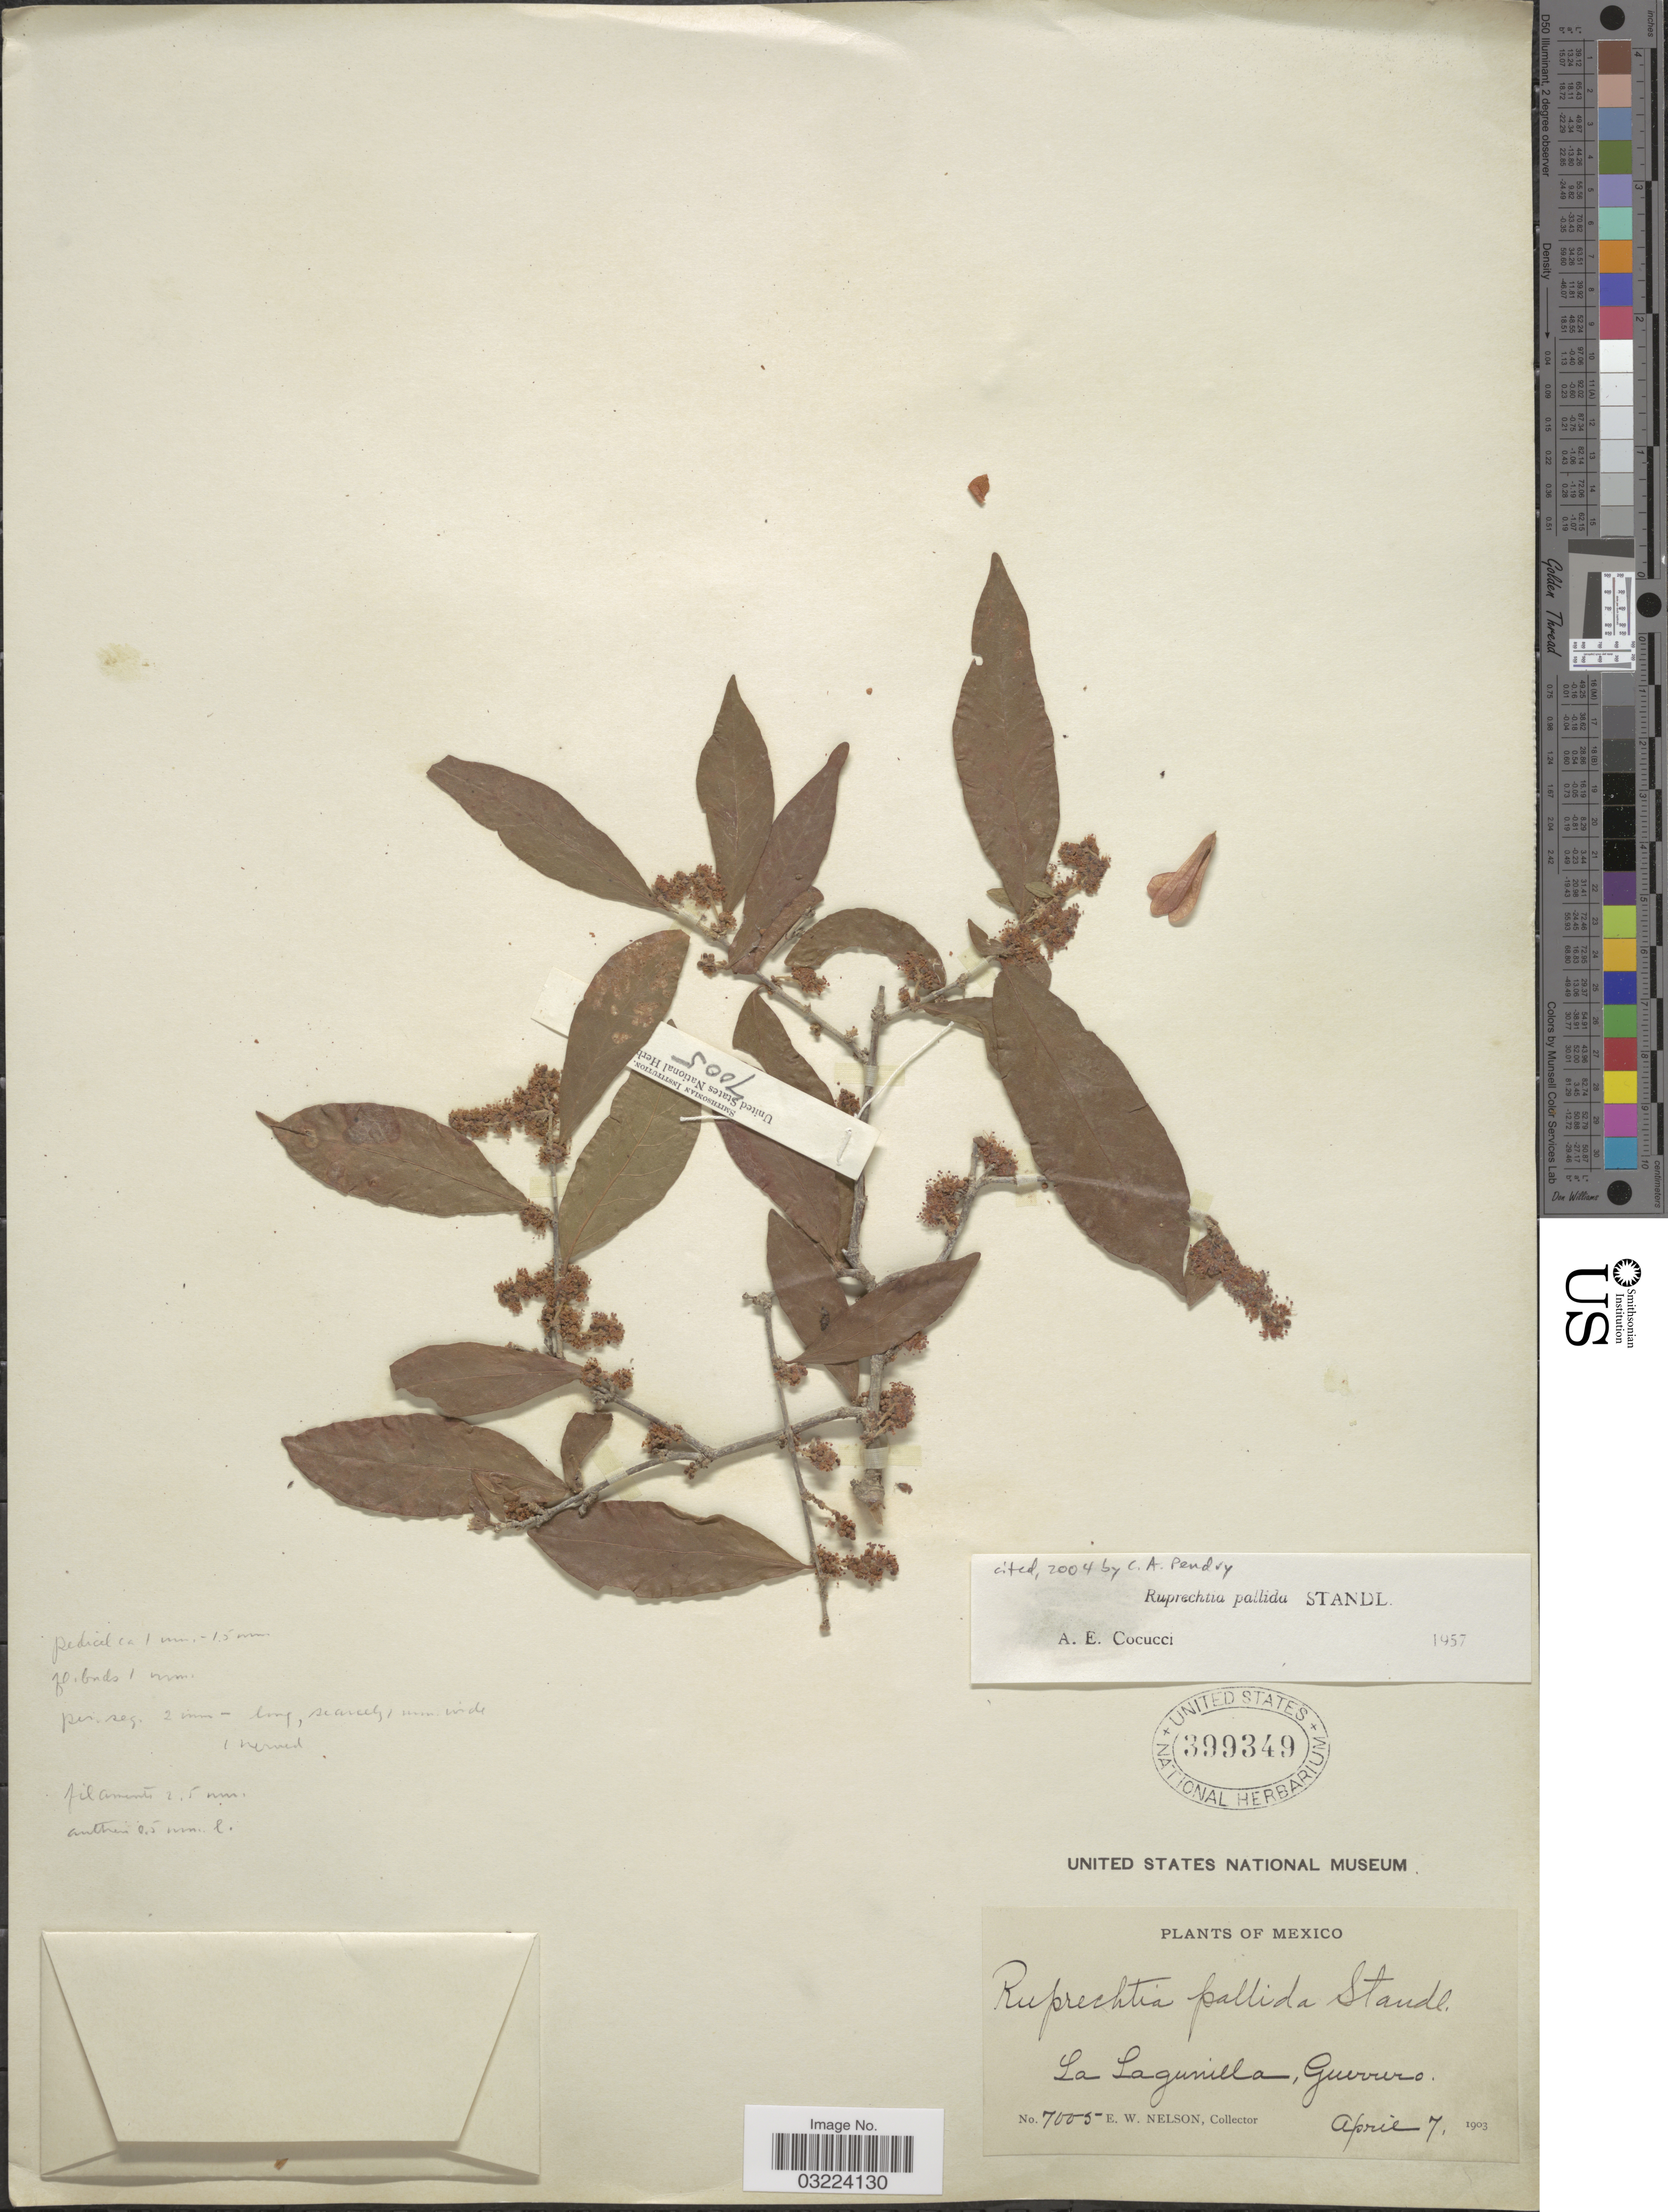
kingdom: Plantae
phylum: Tracheophyta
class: Magnoliopsida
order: Caryophyllales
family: Polygonaceae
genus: Ruprechtia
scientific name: Ruprechtia pallida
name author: Standl.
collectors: E. W. Nelson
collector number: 7005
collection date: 1903-04-07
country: Mexico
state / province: Guerrero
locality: La Lagunilla.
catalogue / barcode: US 399349